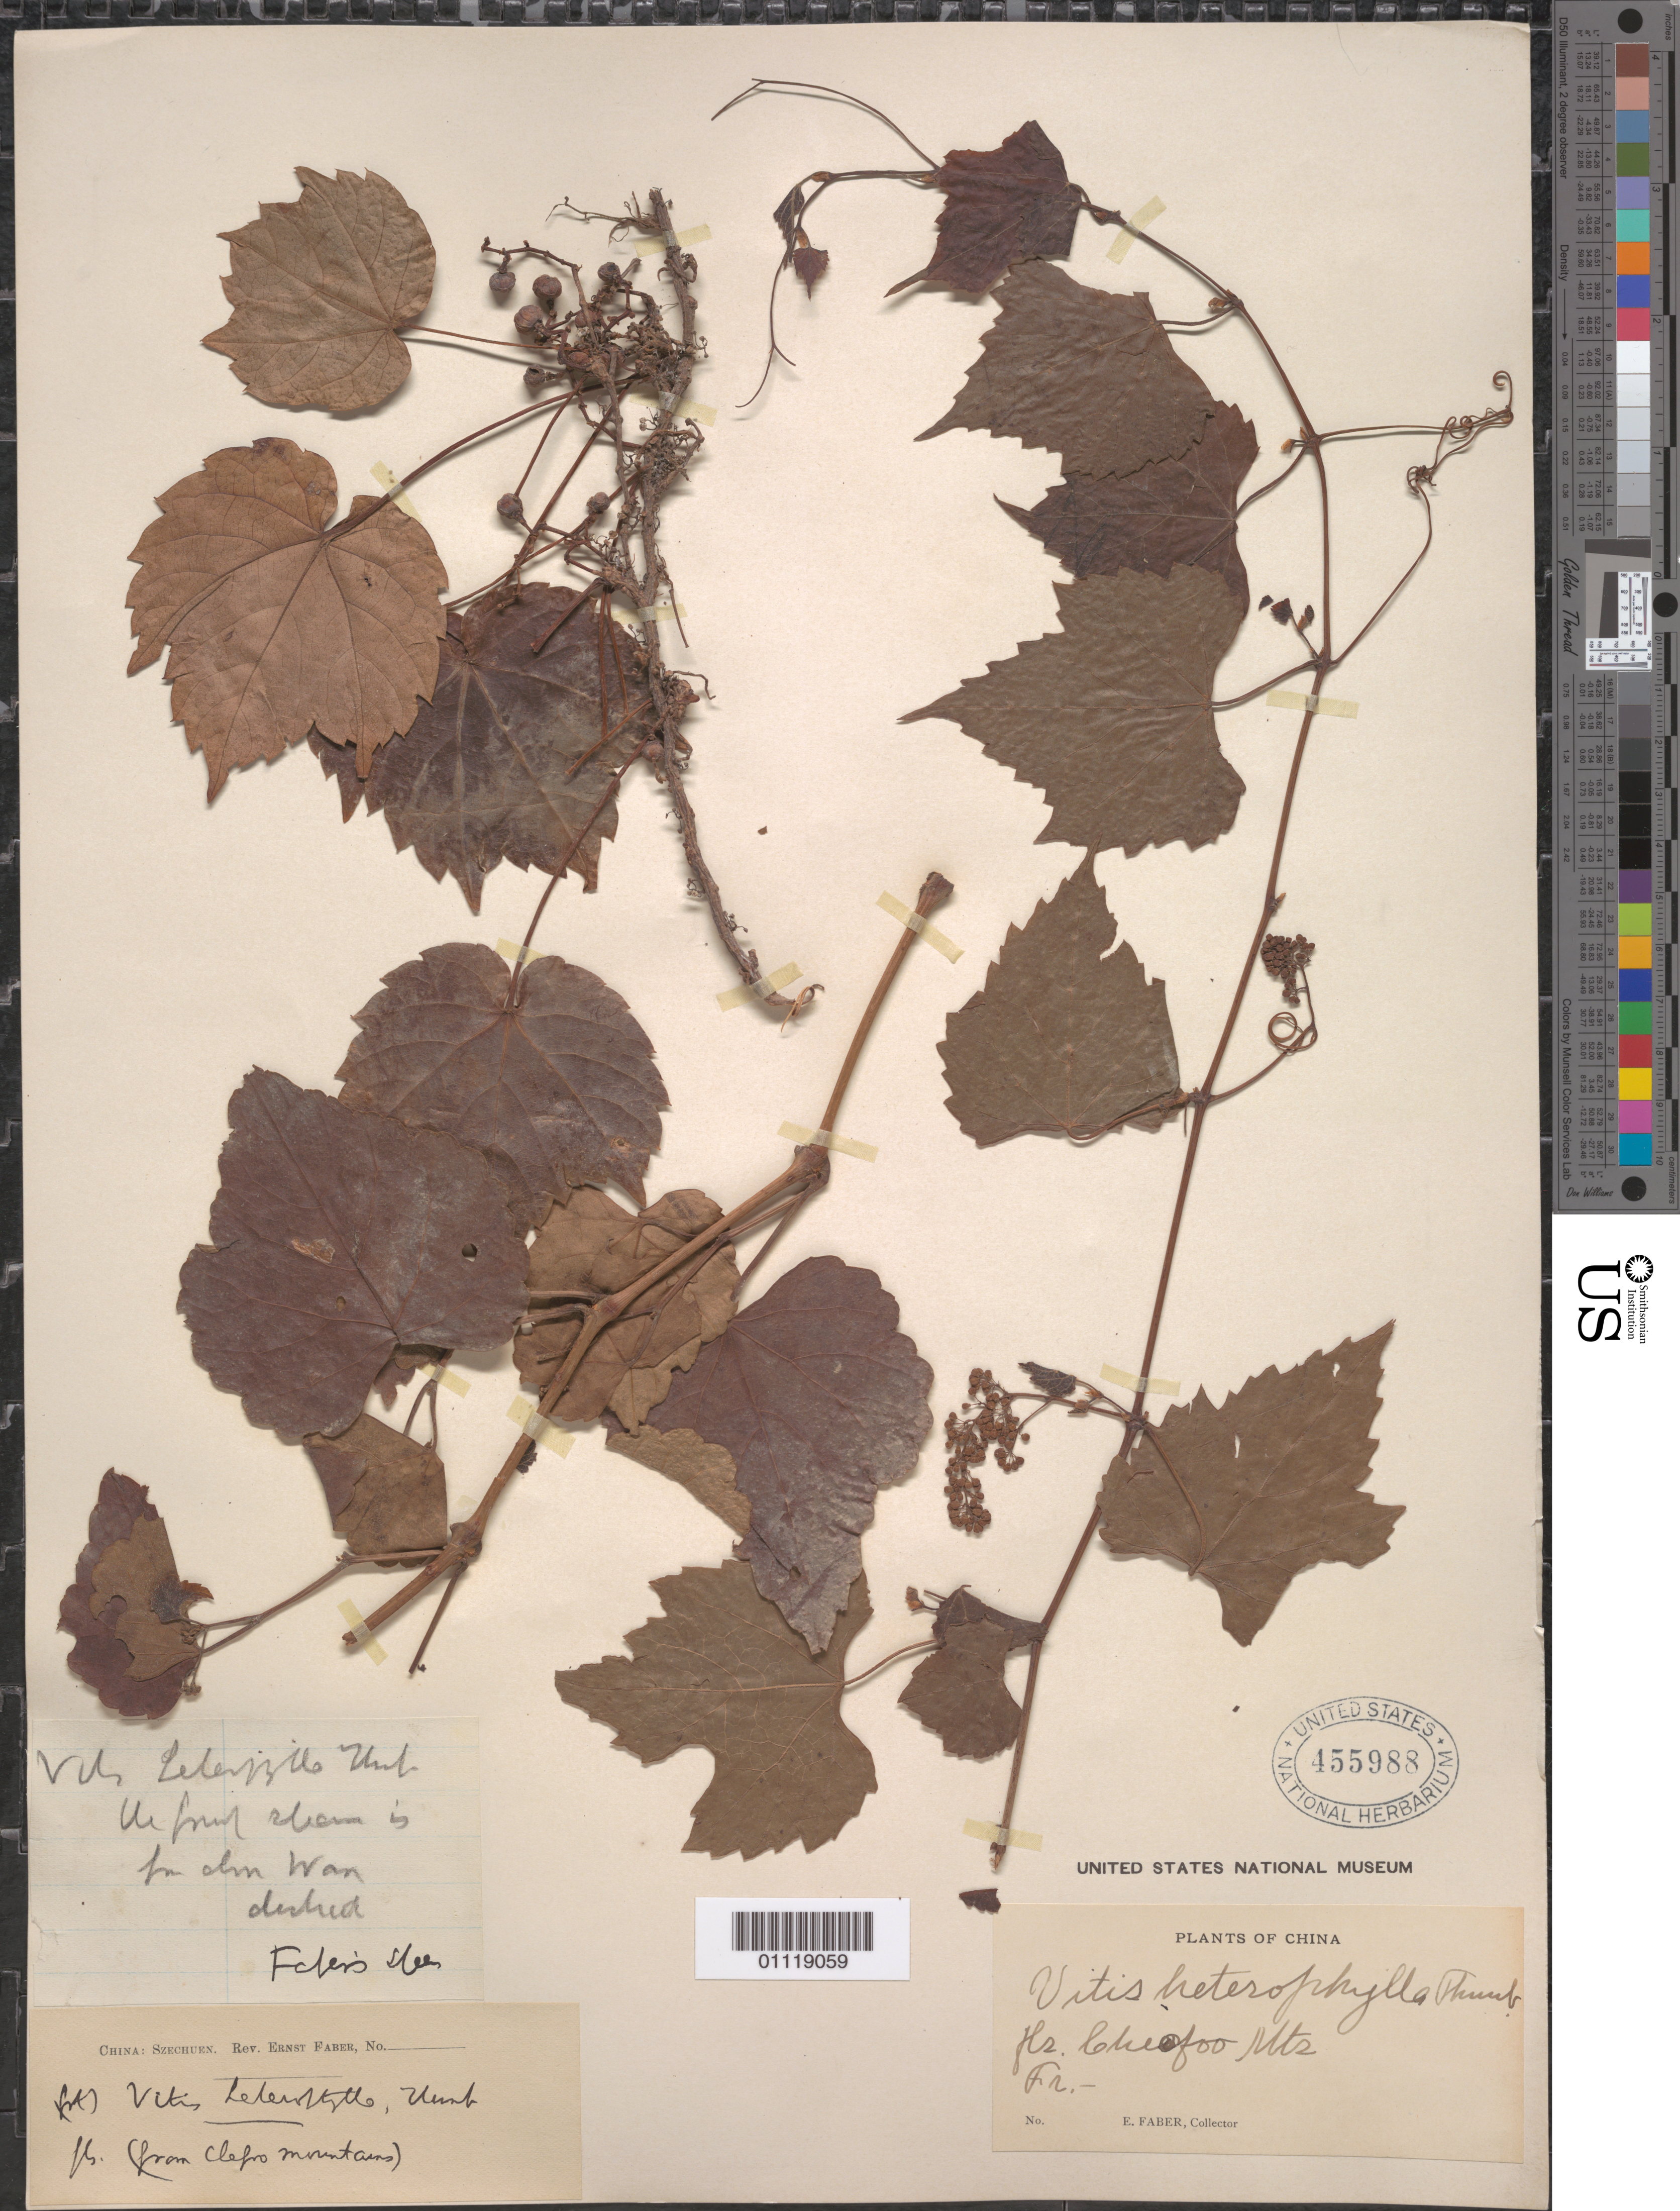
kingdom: Plantae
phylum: Tracheophyta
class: Magnoliopsida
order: Vitales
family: Vitaceae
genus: Ampelopsis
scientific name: Ampelopsis glandulosa var. heterophylla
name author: (Thunb.) Momiy.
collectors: E. Faber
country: China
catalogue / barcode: US 455988